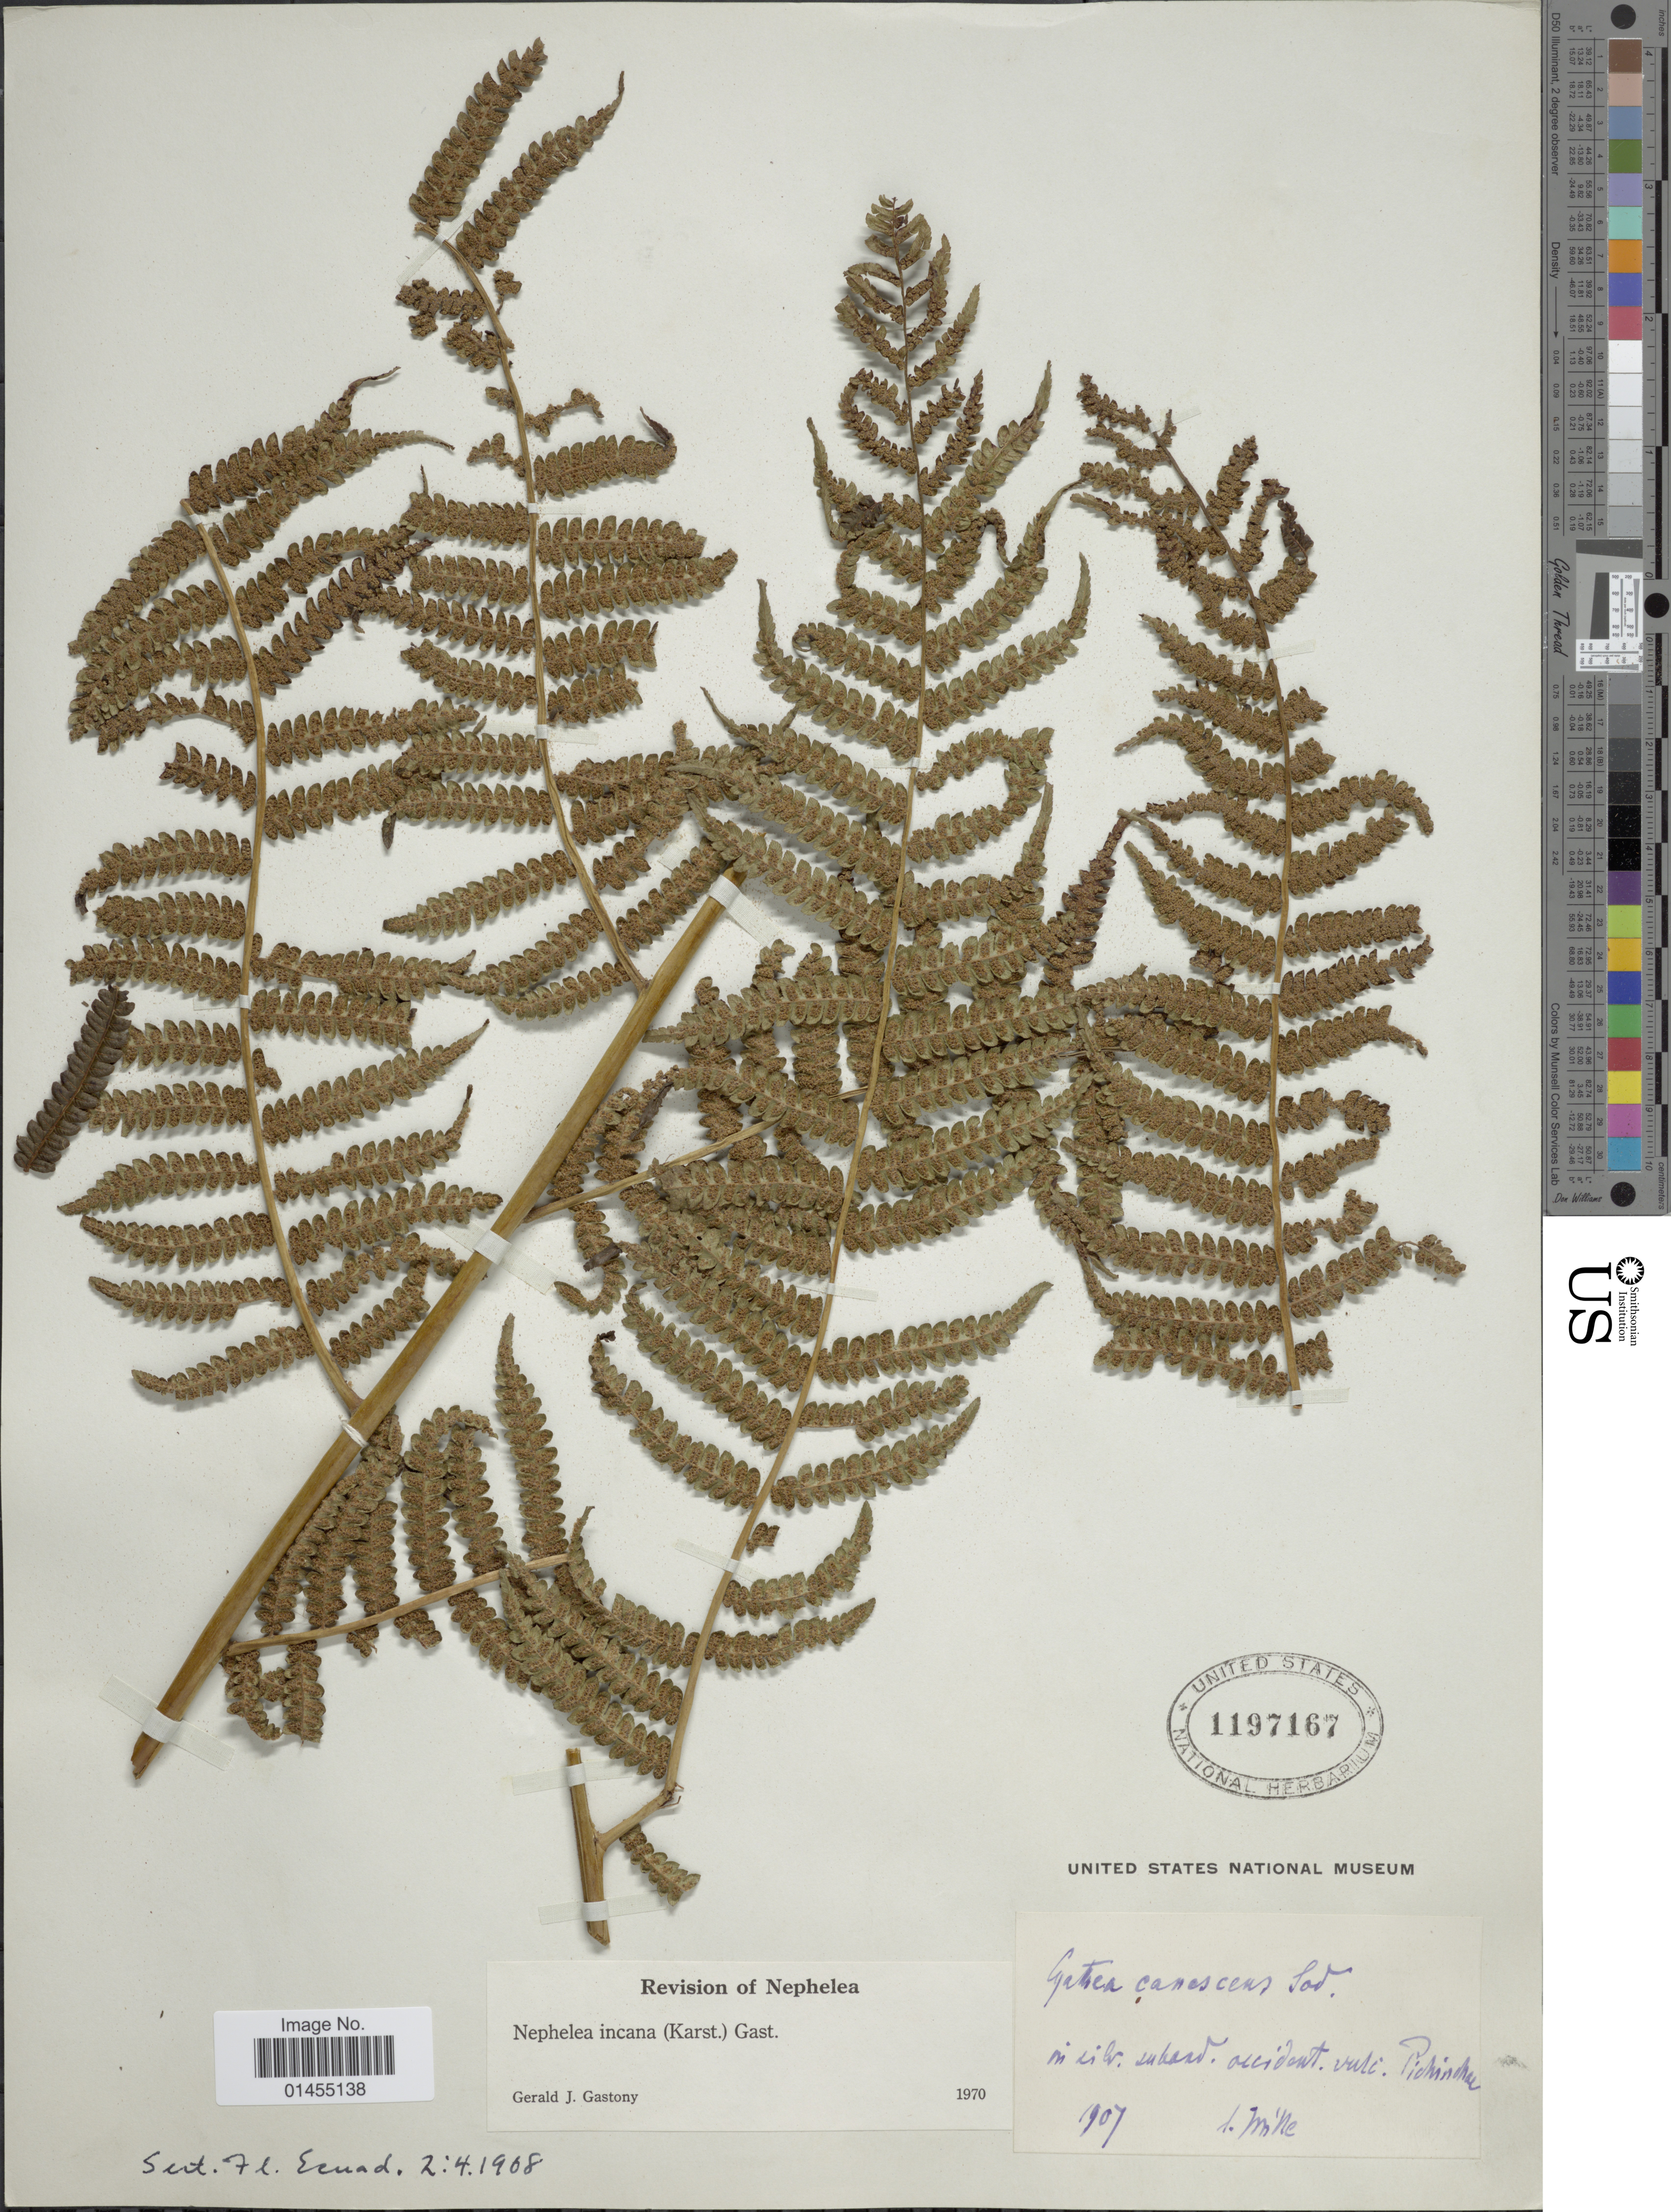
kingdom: Plantae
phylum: Tracheophyta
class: Polypodiopsida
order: Cyatheales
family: Cyatheaceae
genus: Alsophila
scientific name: Alsophila incana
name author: (H. Karst.) D.S. Conant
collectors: T. Mire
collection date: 1907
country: Ecuador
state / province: Pichincha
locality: In silv. suband. occident vulc. Pichincha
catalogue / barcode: US 1197167